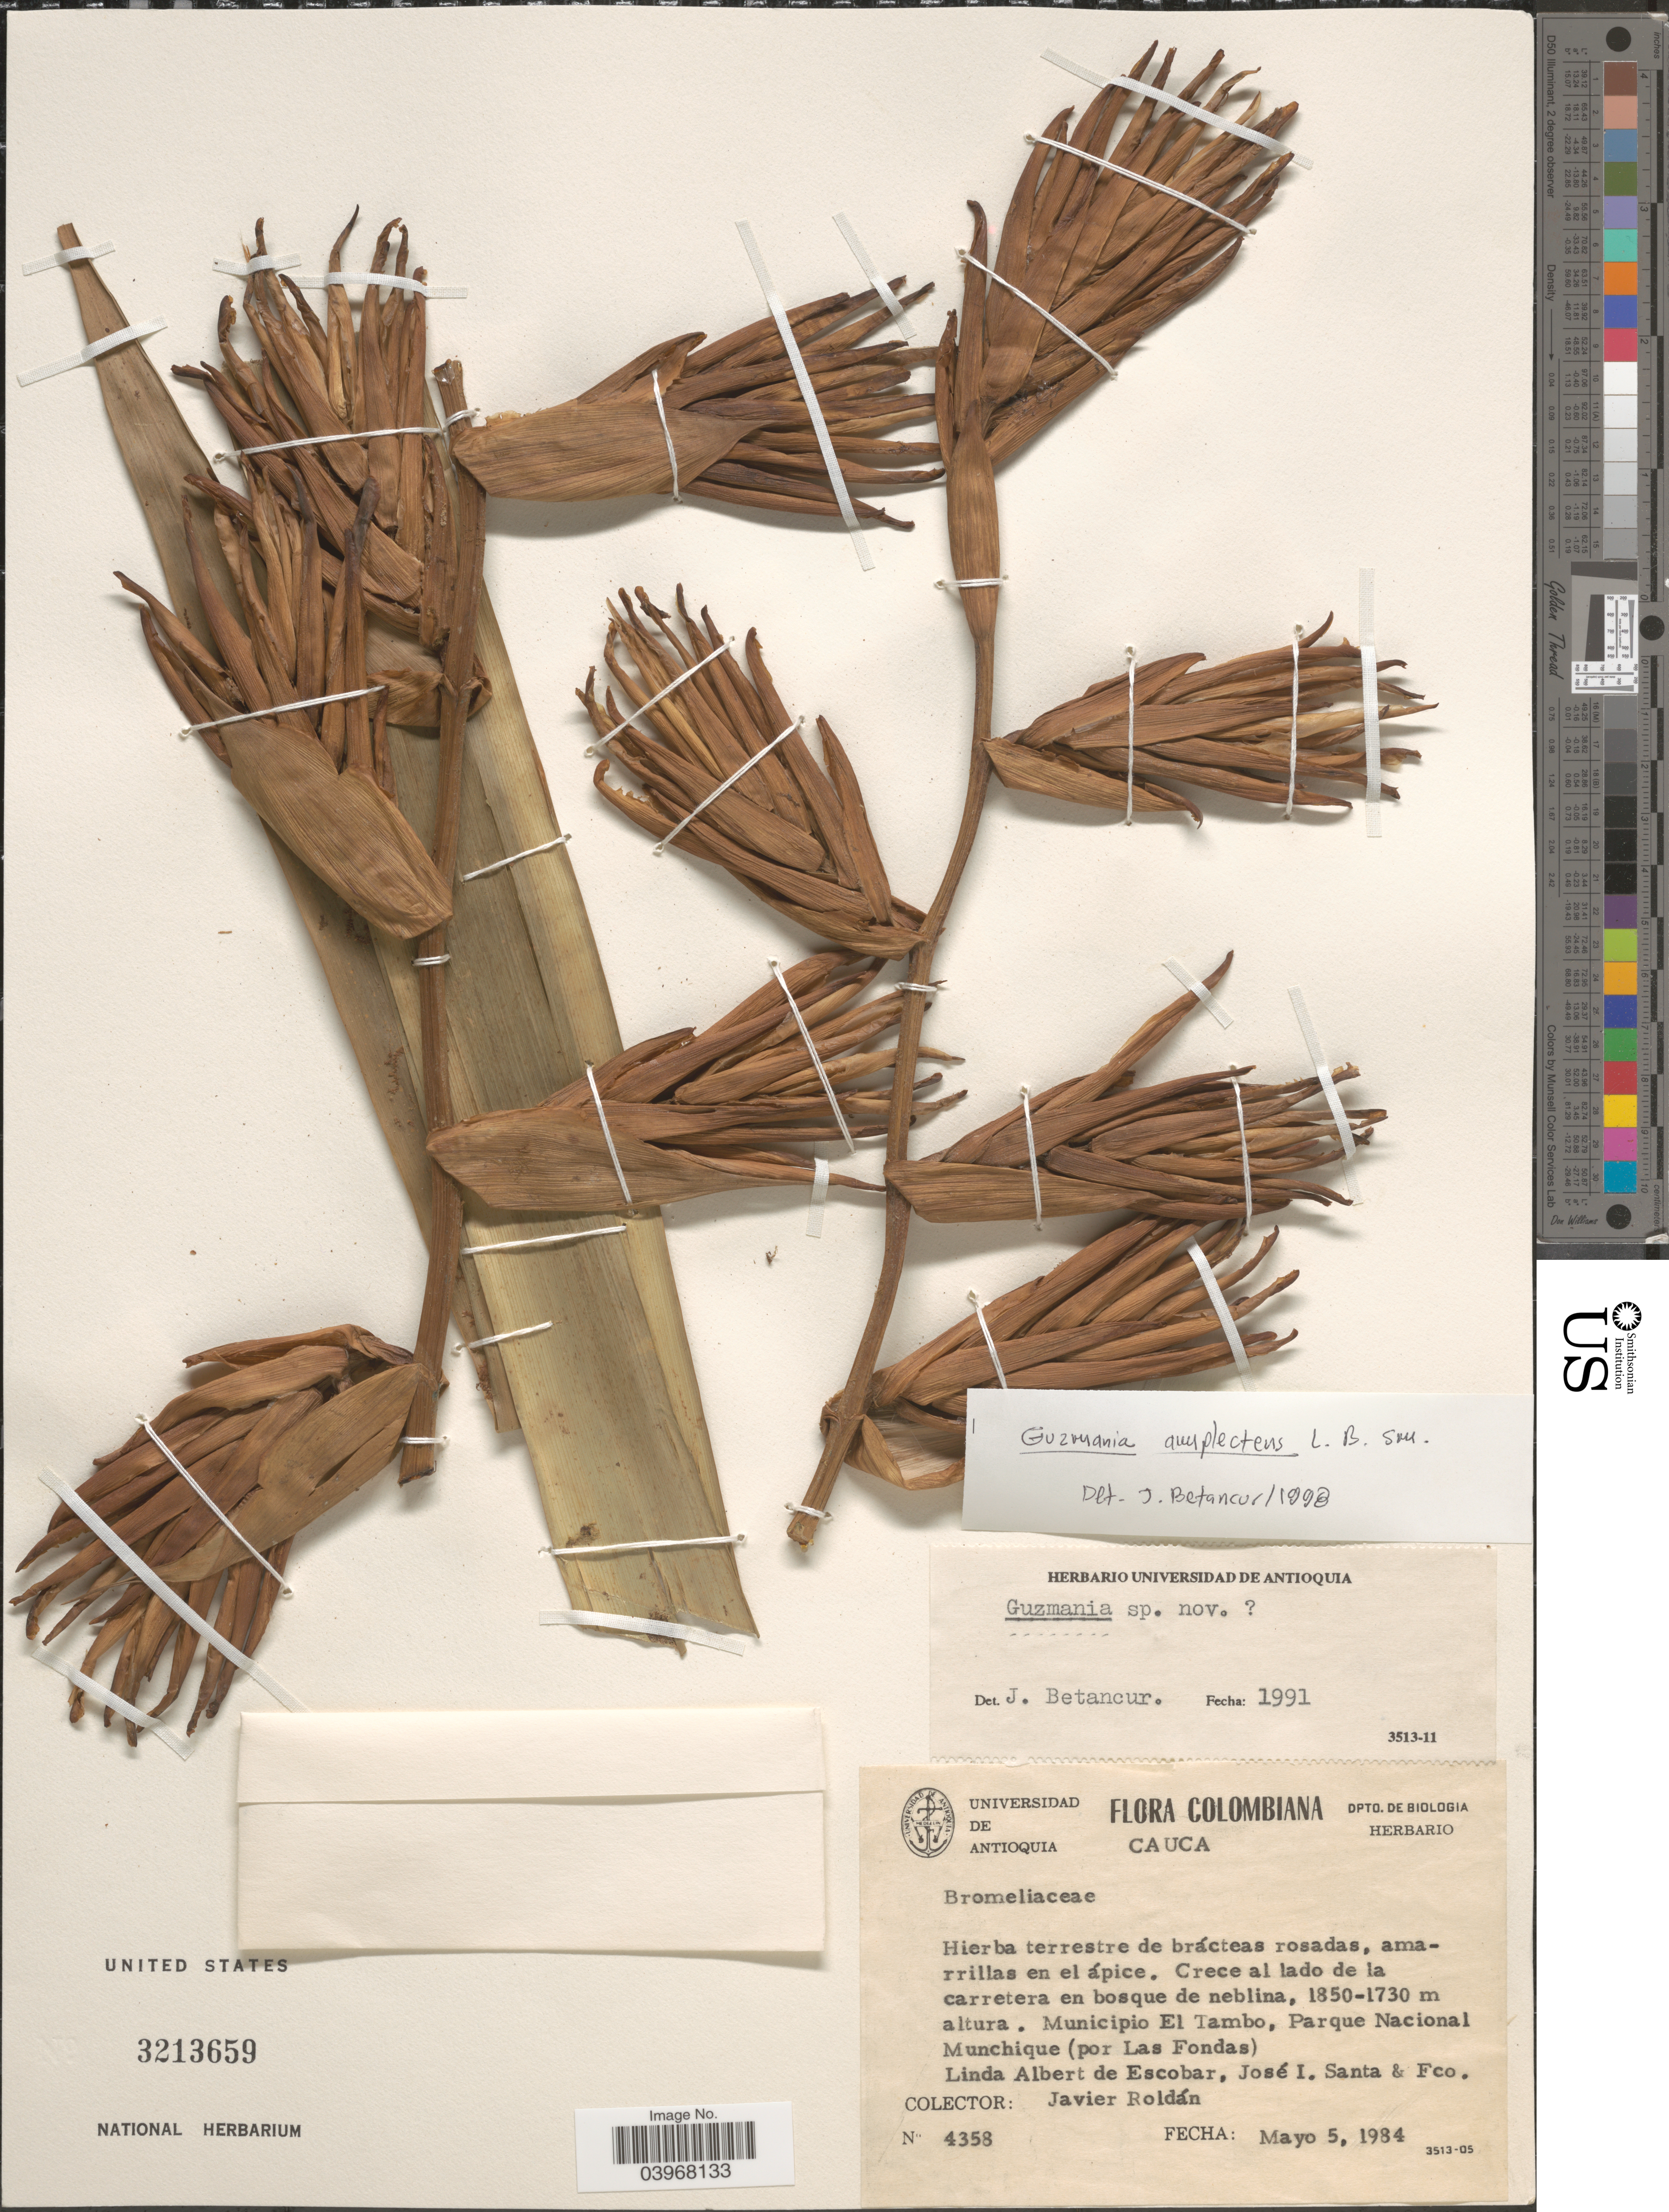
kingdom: Plantae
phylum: Tracheophyta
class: Liliopsida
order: Poales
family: Bromeliaceae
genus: Guzmania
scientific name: Guzmania amplectens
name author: L.B. Sm.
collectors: L. K. de Escobar, J. Santa & F. J. Roldán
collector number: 4358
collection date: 1984-05-05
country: Colombia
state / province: Cauca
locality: Municipio El Tambo, Parque Nacional Munchique (por Las Fondas).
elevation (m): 1730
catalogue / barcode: US 3213659